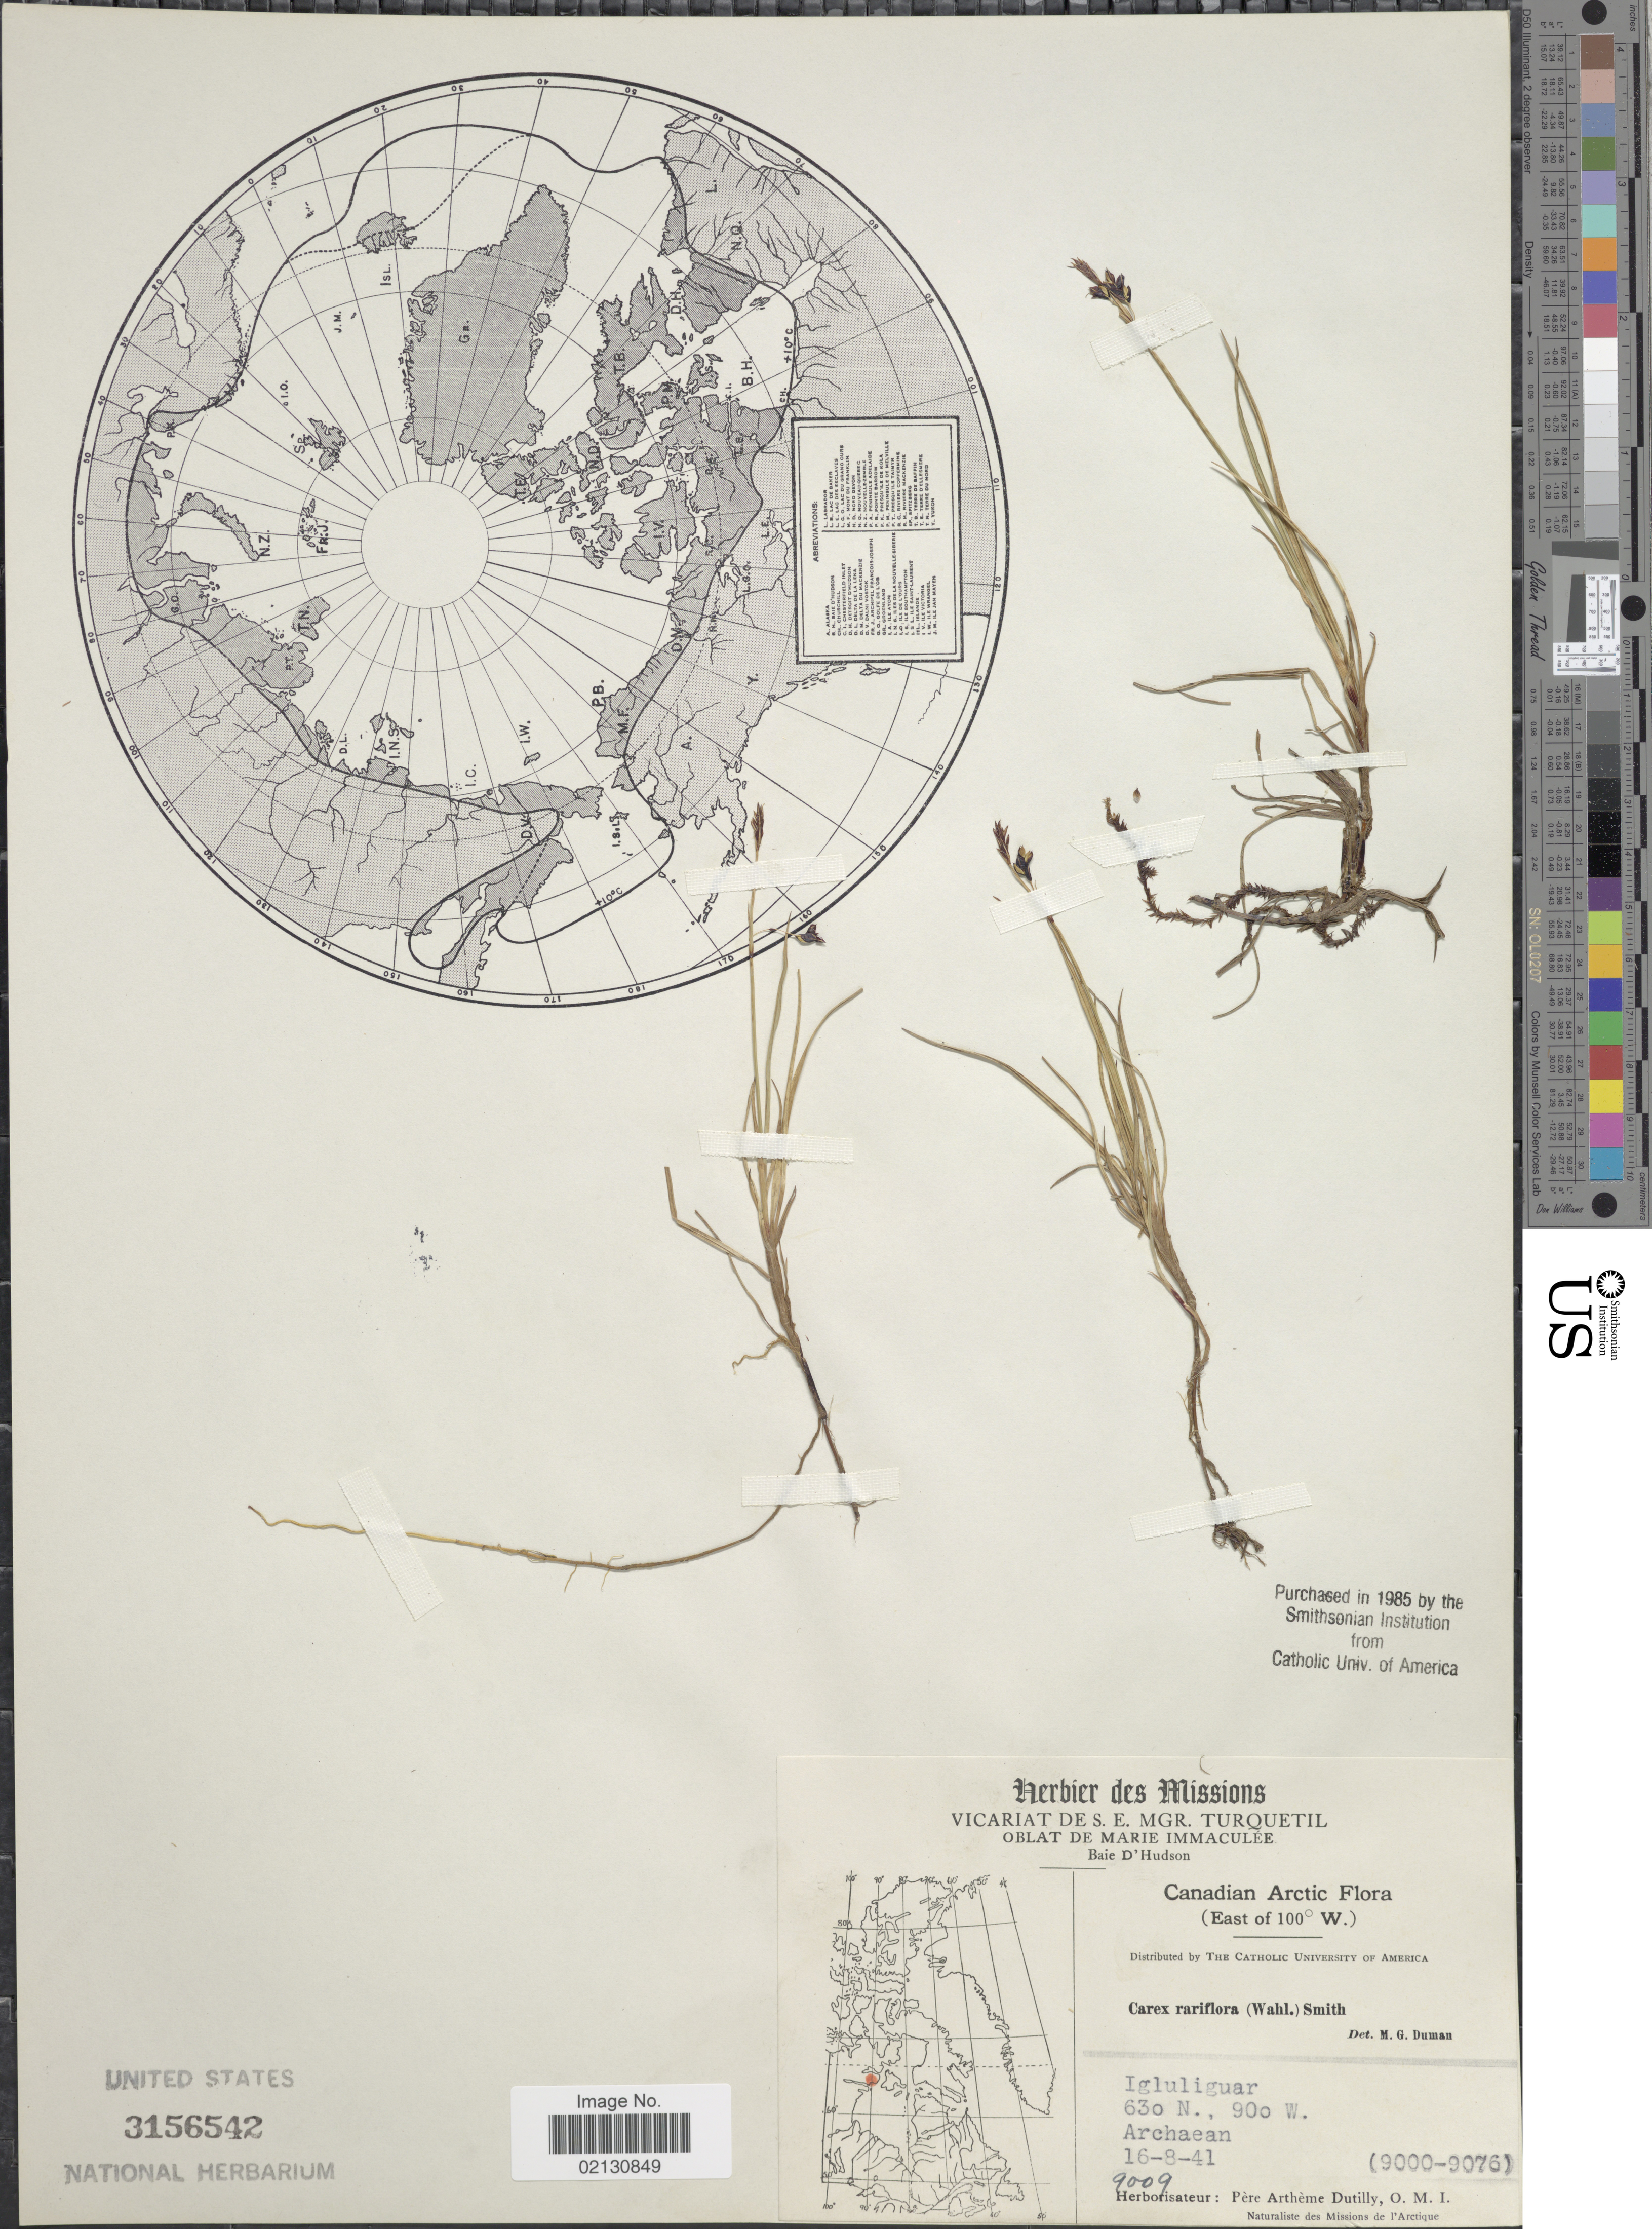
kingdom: Plantae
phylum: Tracheophyta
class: Liliopsida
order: Poales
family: Cyperaceae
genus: Carex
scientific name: Carex rariflora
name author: (Wahlenb.) Sm.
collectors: A. Dutilly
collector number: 9009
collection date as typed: Transcribed d/m/y: 16/8/41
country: Canada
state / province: Nunavut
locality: Canadian Arctic (East of 100° W.) Igluliguar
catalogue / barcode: US 3156542